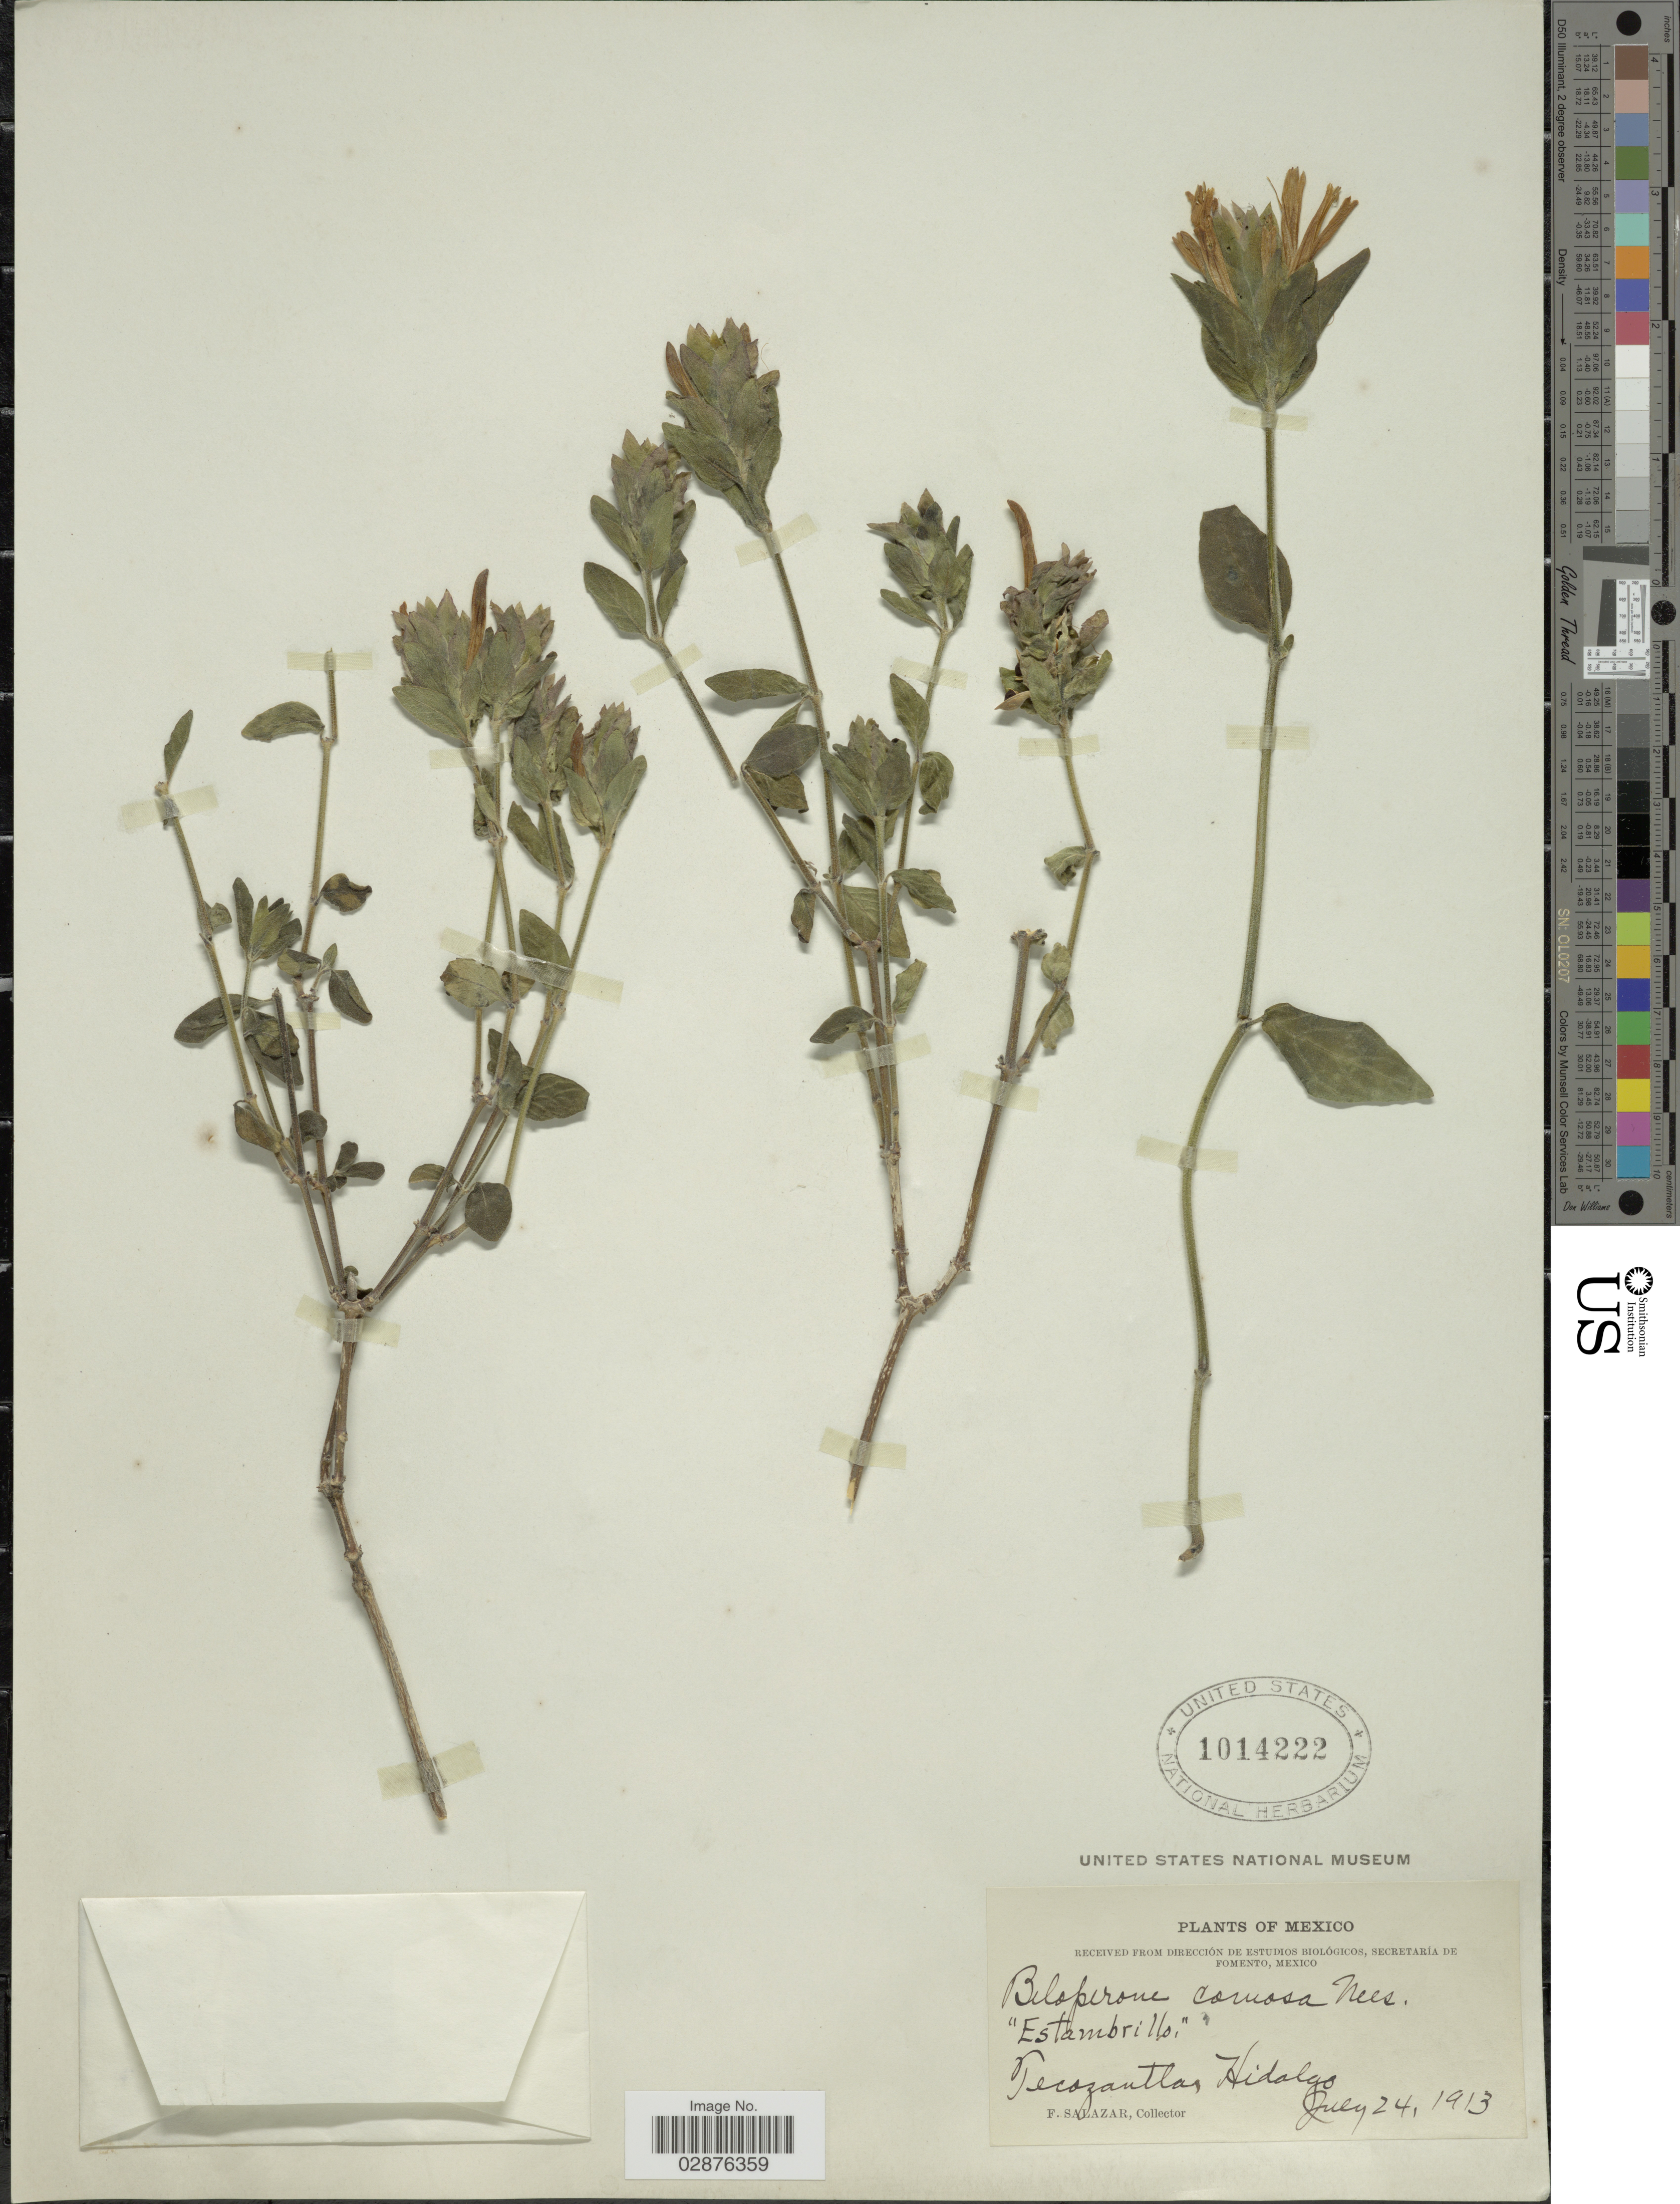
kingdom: Plantae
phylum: Tracheophyta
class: Magnoliopsida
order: Lamiales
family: Acanthaceae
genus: Justicia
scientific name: Justicia fulvicoma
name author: Schltdl. & Cham.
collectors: F. Salazar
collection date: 1913-07-24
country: Mexico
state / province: Hidalgo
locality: Tecozautla.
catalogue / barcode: US 1014222